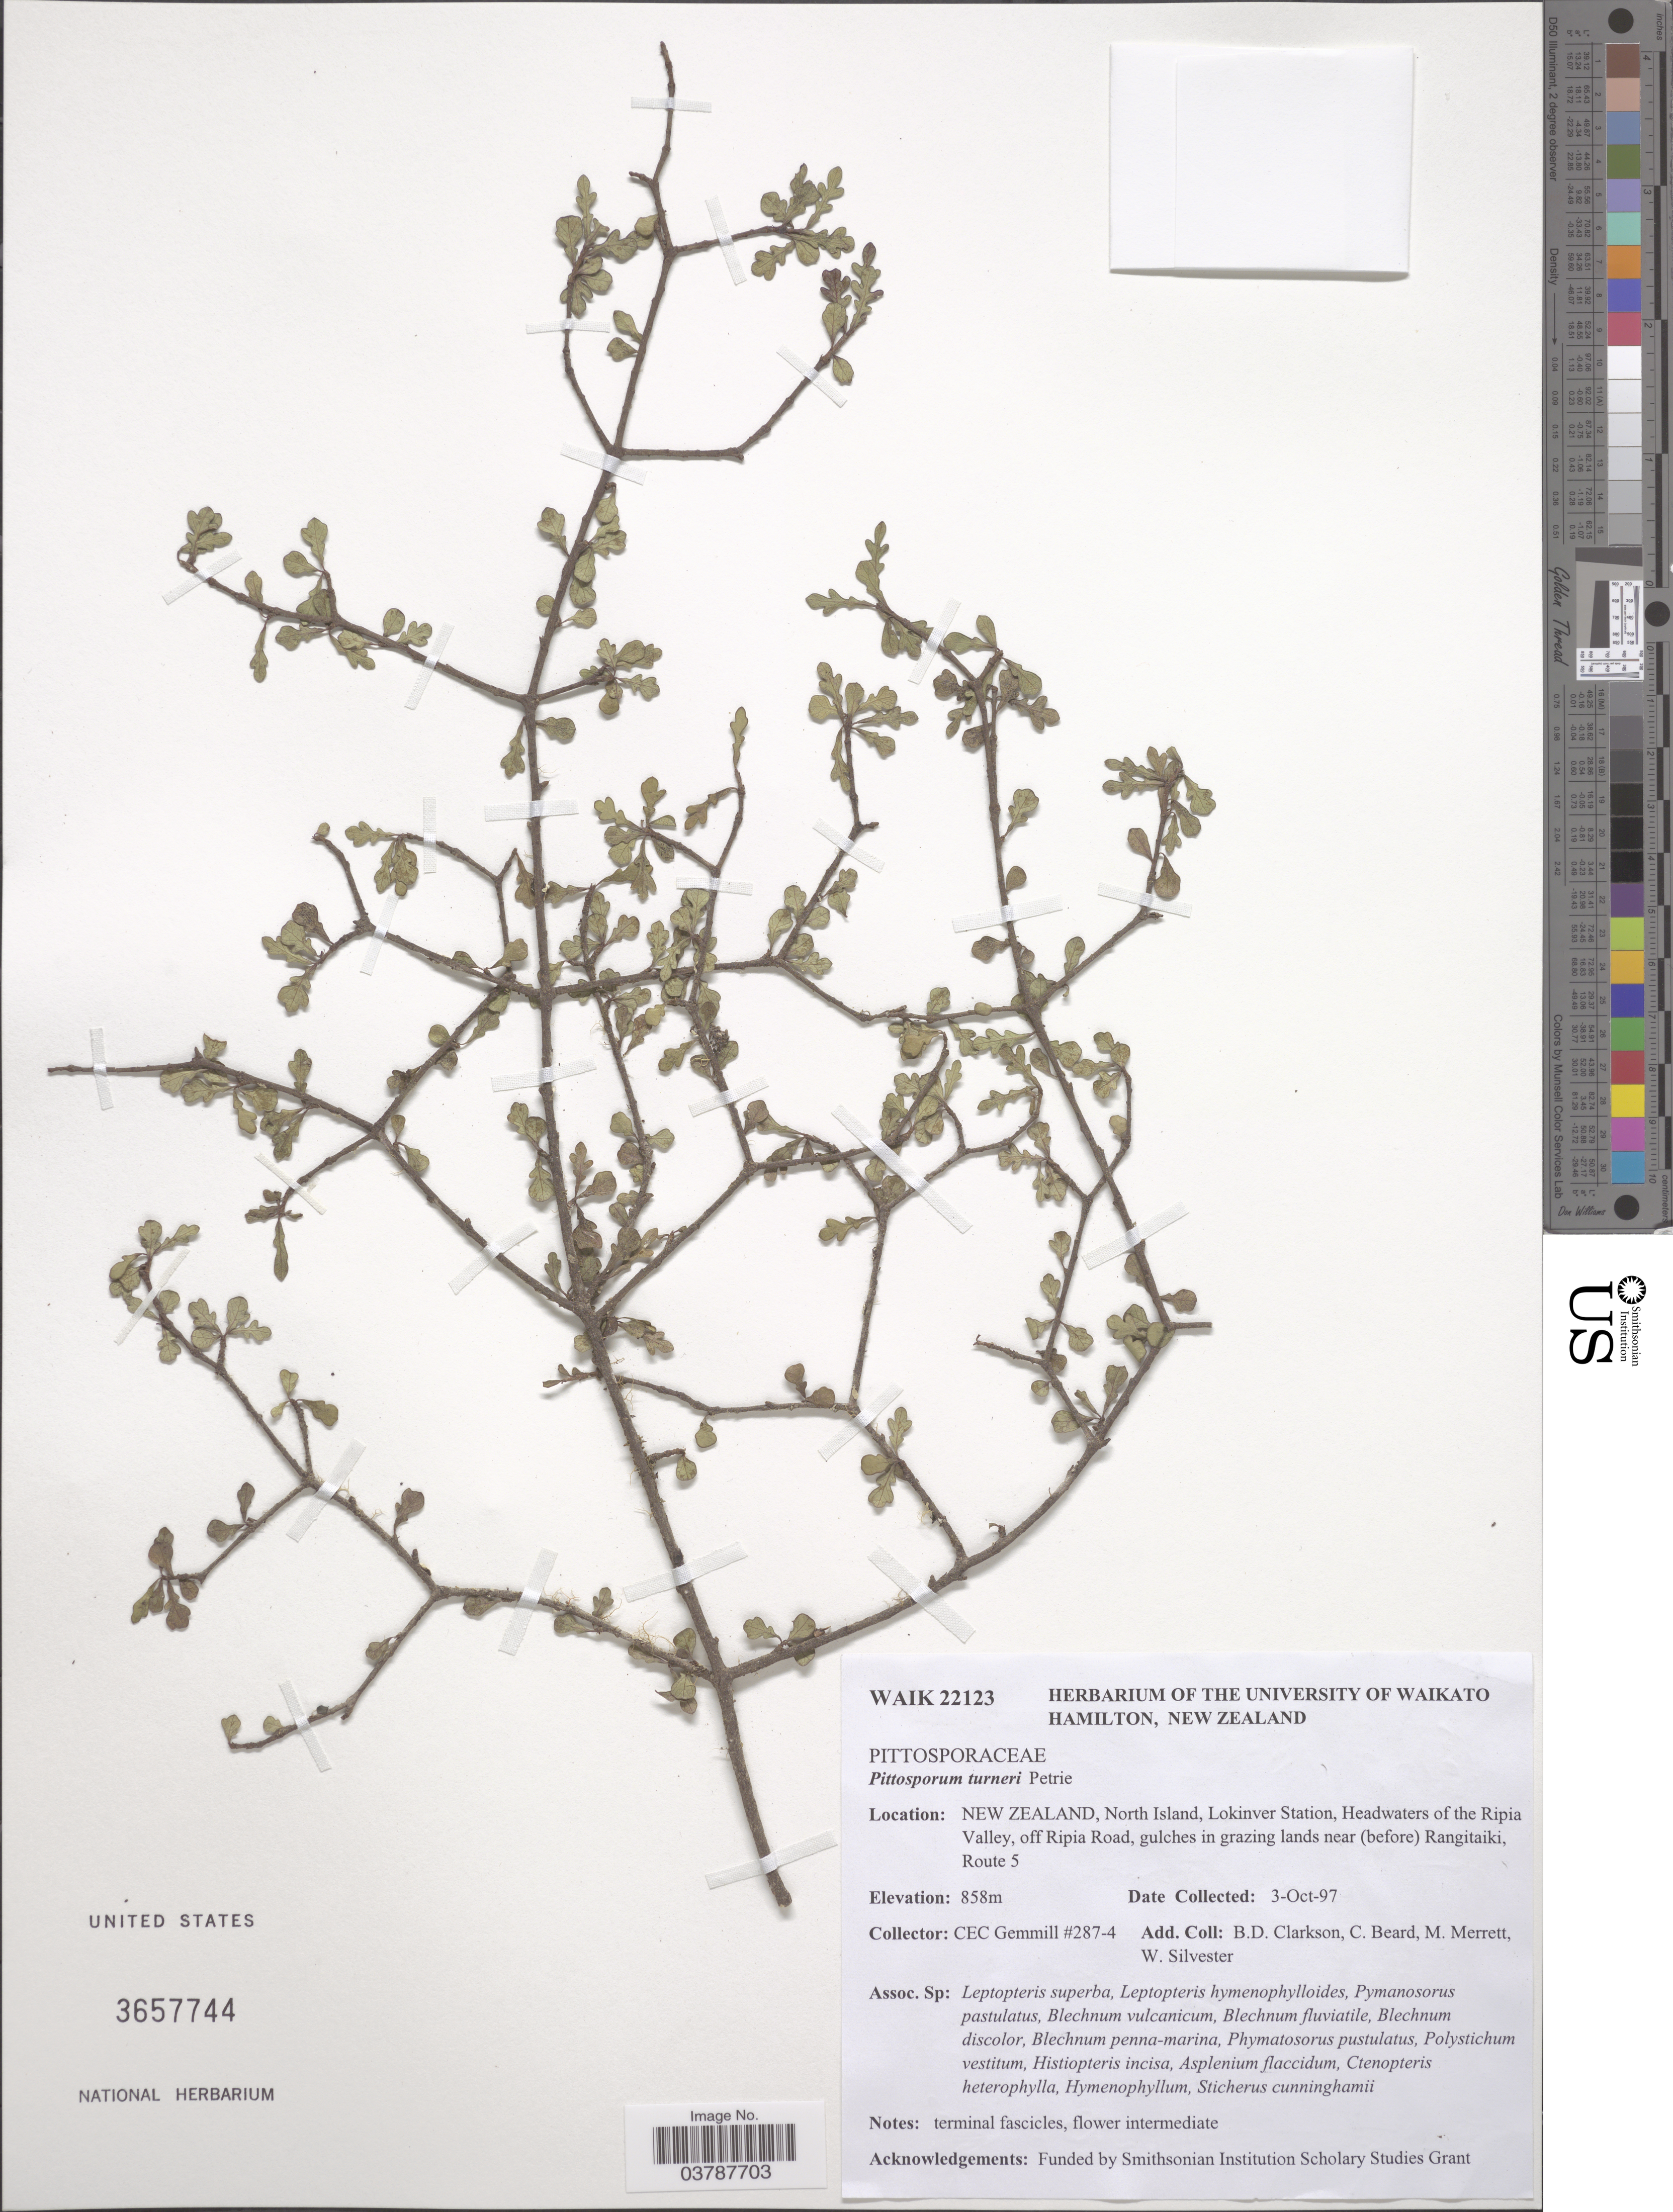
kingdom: Plantae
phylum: Tracheophyta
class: Magnoliopsida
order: Apiales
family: Pittosporaceae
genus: Pittosporum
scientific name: Pittosporum turneri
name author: Petrie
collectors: C. Gemmill, B. Clarkson, C. Beard, M. Merrett & W. Silvester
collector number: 287-4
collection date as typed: Transcribed d/m/y: 3/10/97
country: New Zealand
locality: North Island, Lokinver Station, Headwaters of the Ripia Valley, off Rippia Road, gulches in grazing lands near (before) Rangitaiki Route 5.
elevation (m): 858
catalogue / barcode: US 3657744